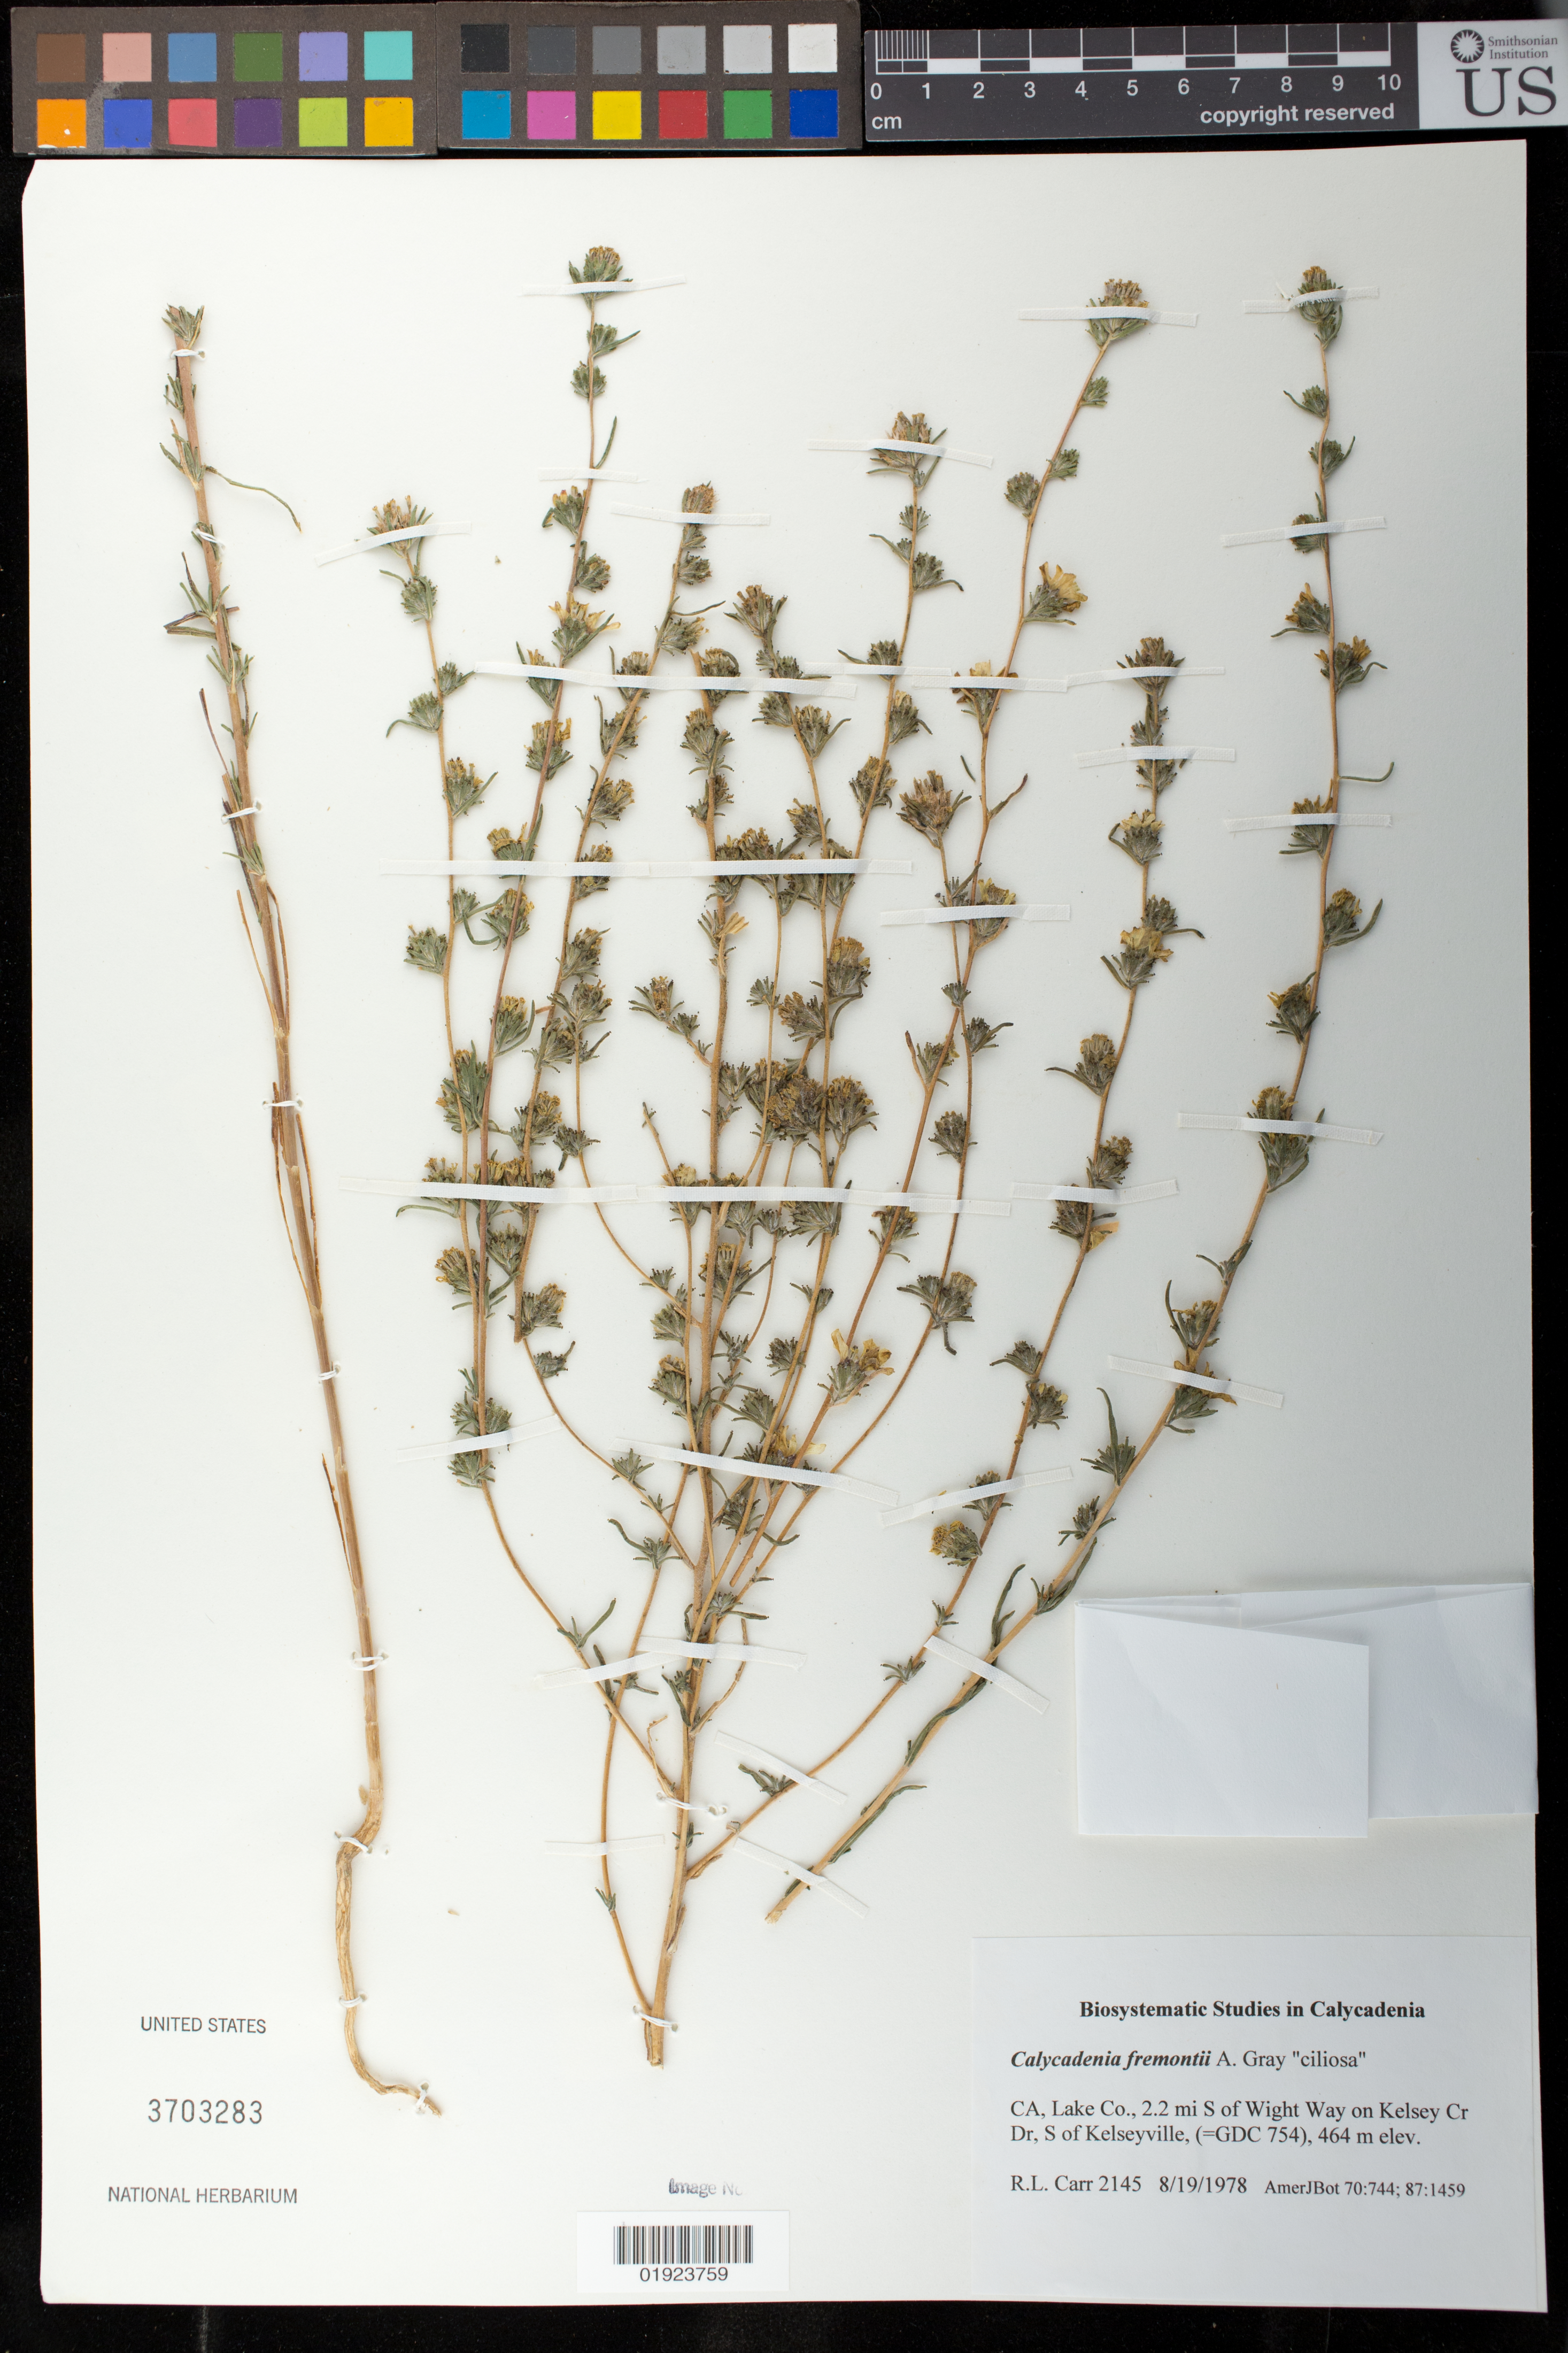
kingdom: Plantae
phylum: Tracheophyta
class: Magnoliopsida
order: Asterales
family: Asteraceae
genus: Calycadenia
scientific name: Calycadenia fremontii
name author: A. Gray in Emory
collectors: R. Carr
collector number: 2145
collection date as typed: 8/19/1978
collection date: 1978-08-19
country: United States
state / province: California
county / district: Lake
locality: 2.2 mi S of Wight Way on Kelsey Cr Dr, S of Kelseyville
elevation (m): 464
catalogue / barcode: US 3703283